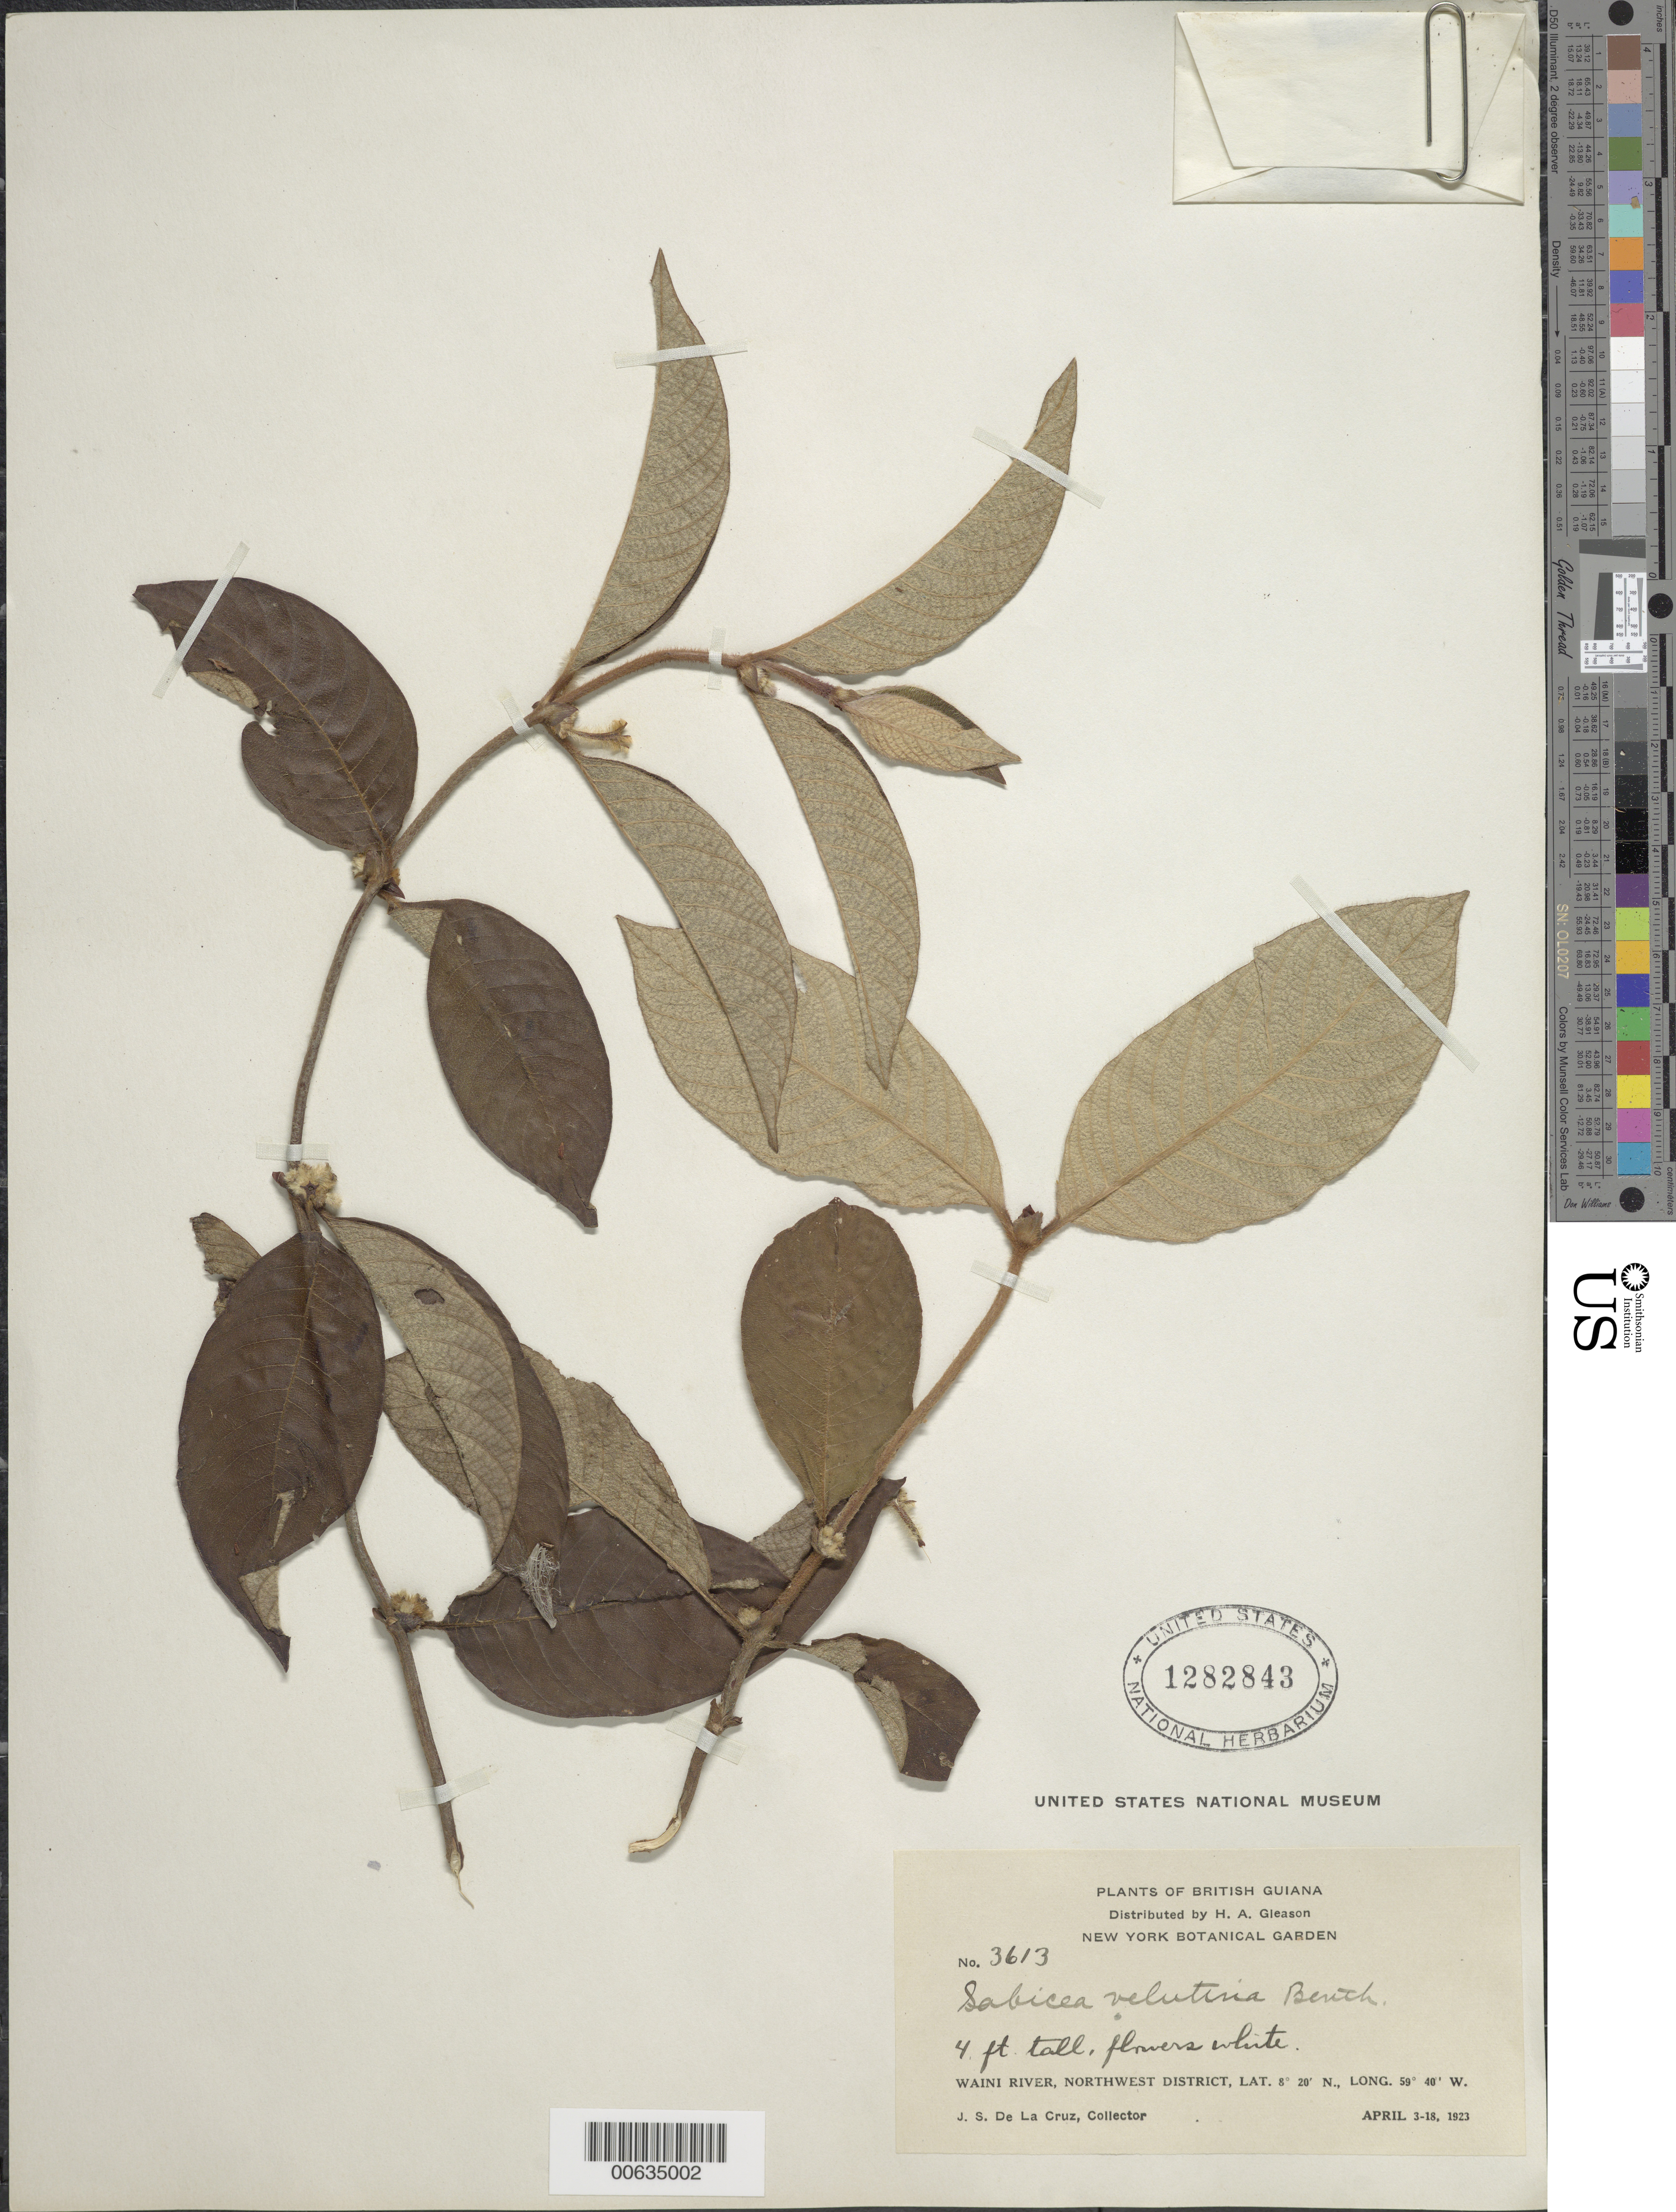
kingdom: Plantae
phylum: Tracheophyta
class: Magnoliopsida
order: Gentianales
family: Rubiaceae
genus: Sabicea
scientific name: Sabicea velutina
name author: Benth.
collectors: J. S. de la Cruz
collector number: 3613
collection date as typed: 3-Apr-23 to 18-Apr-23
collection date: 1923-04-03/1923-04-18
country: Guyana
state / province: Barima-Waini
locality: Waini R., NW District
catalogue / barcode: US 1282843